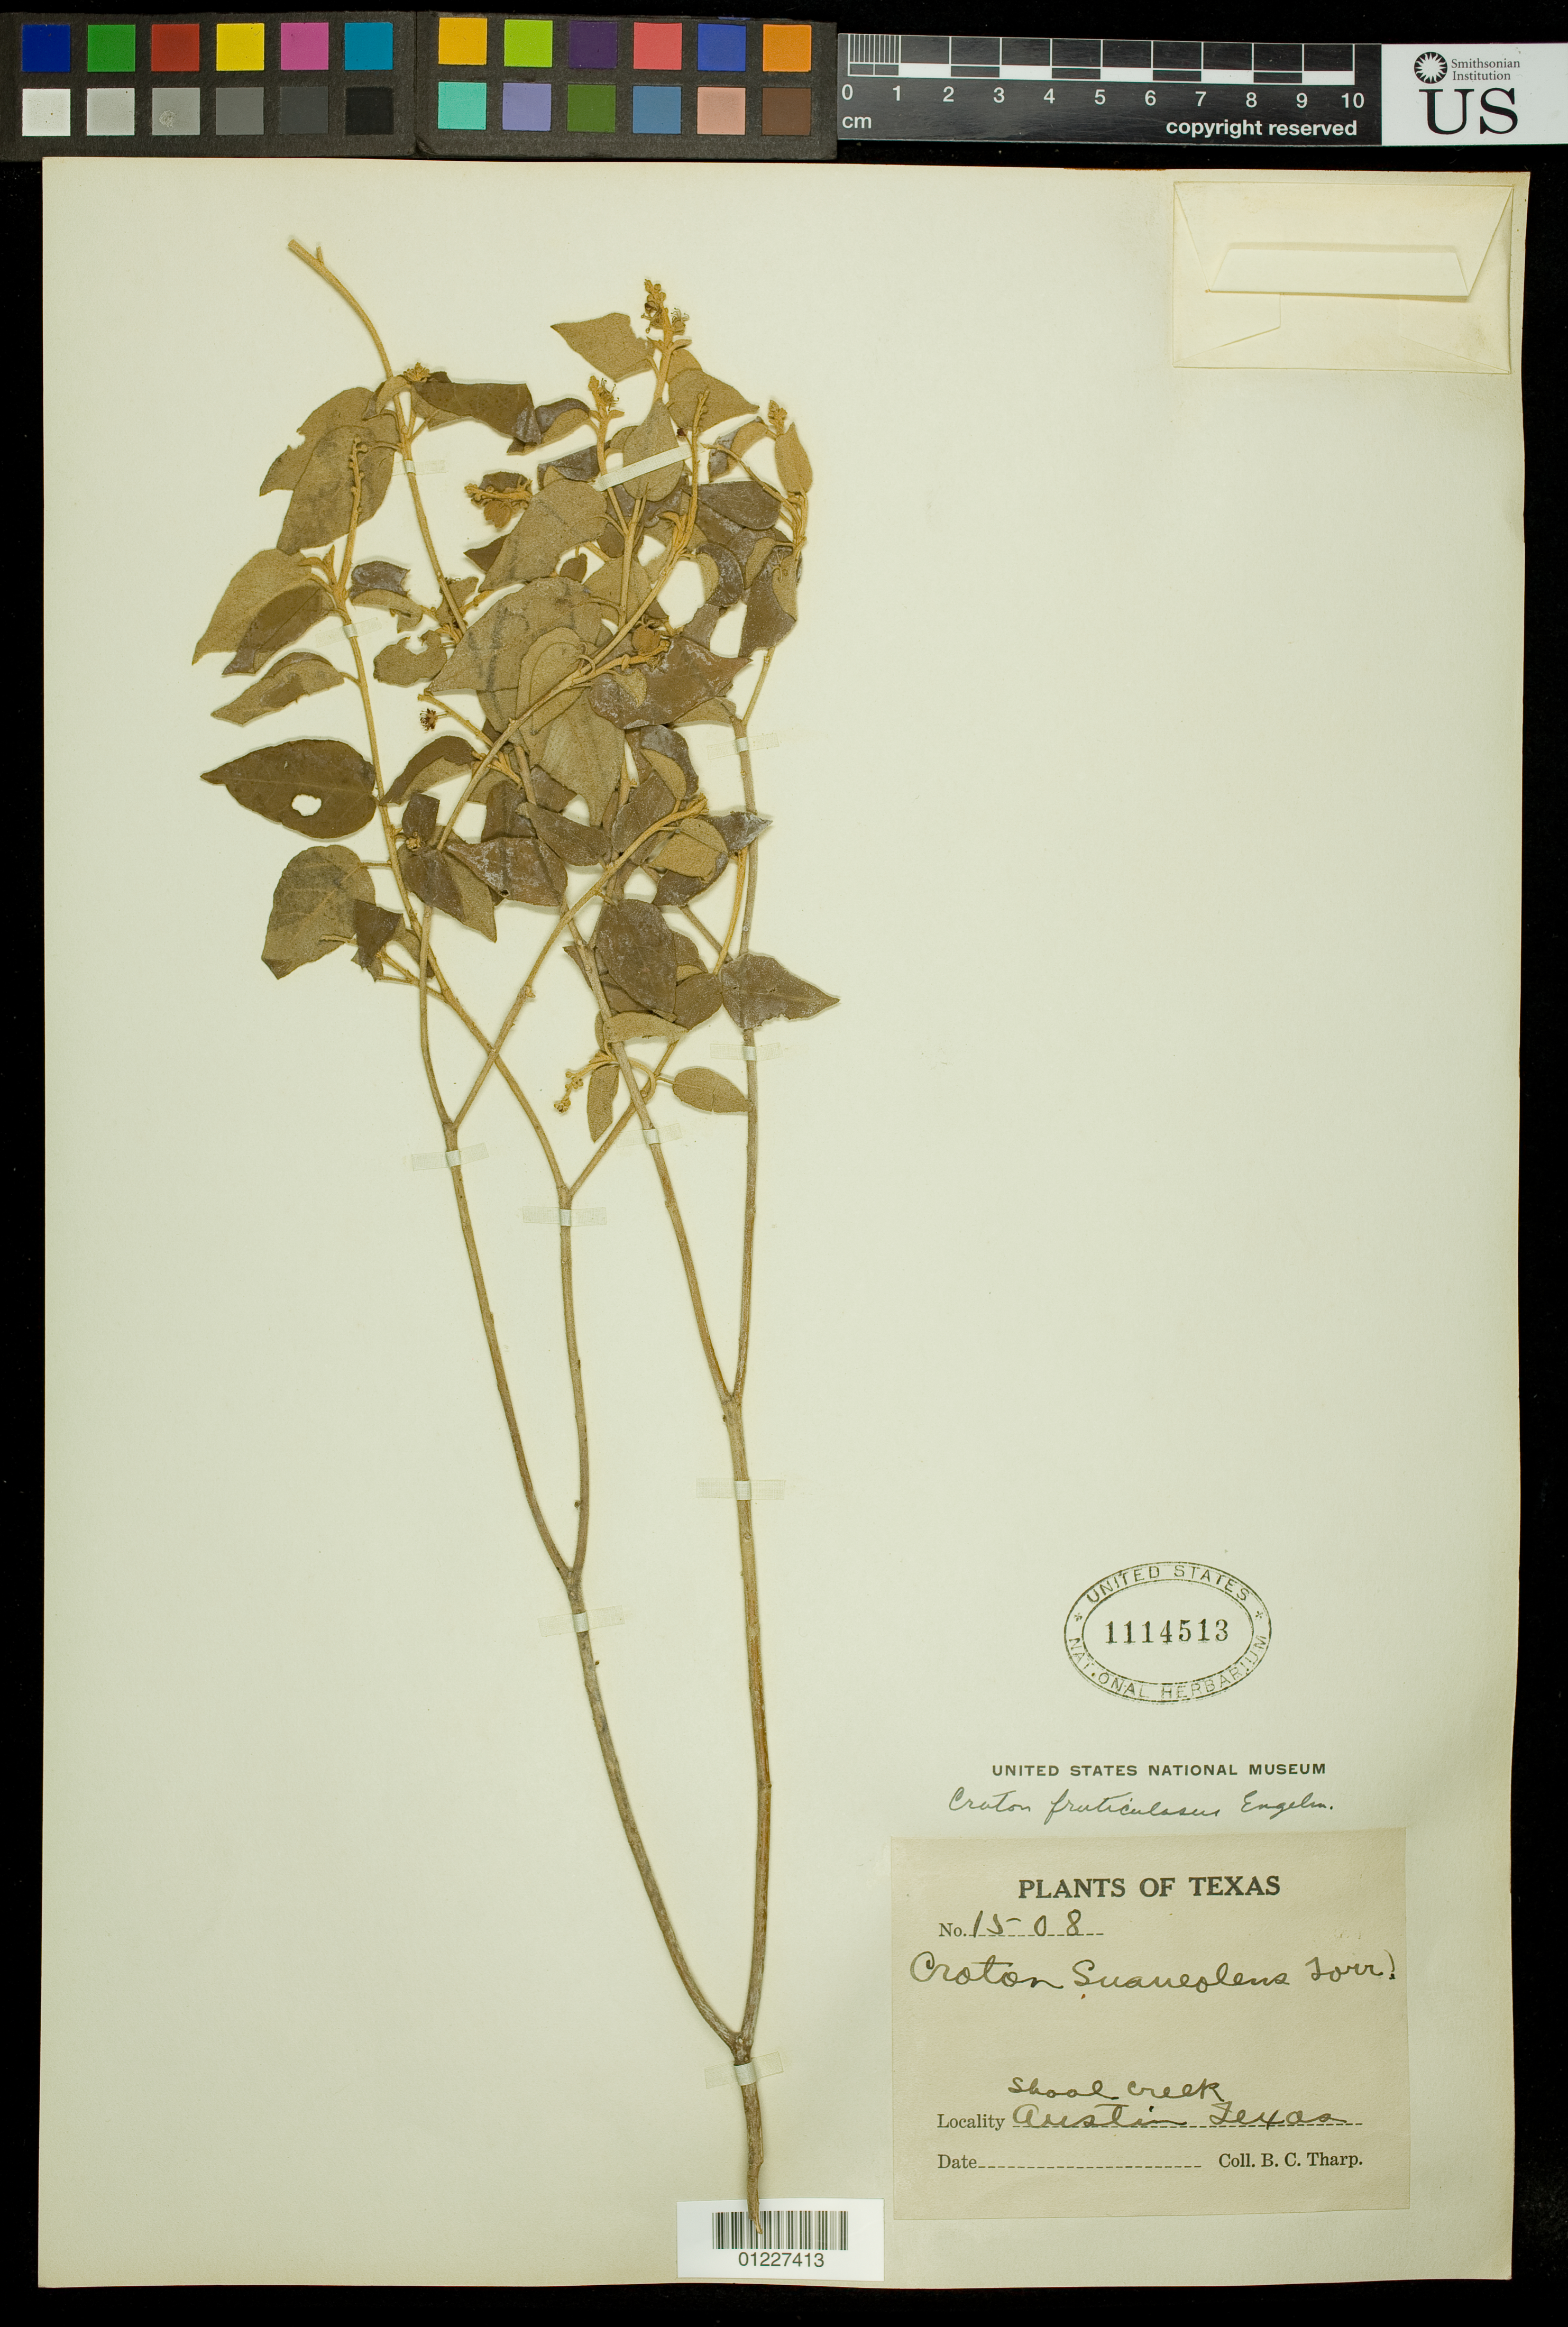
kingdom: Plantae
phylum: Tracheophyta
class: Magnoliopsida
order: Malpighiales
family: Euphorbiaceae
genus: Croton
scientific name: Croton fruticulosus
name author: Engelm. ex Torr.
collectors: B. C. Tharp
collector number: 1508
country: United States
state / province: Texas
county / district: Travis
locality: Shoal Creek, Austin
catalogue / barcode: US 1114513